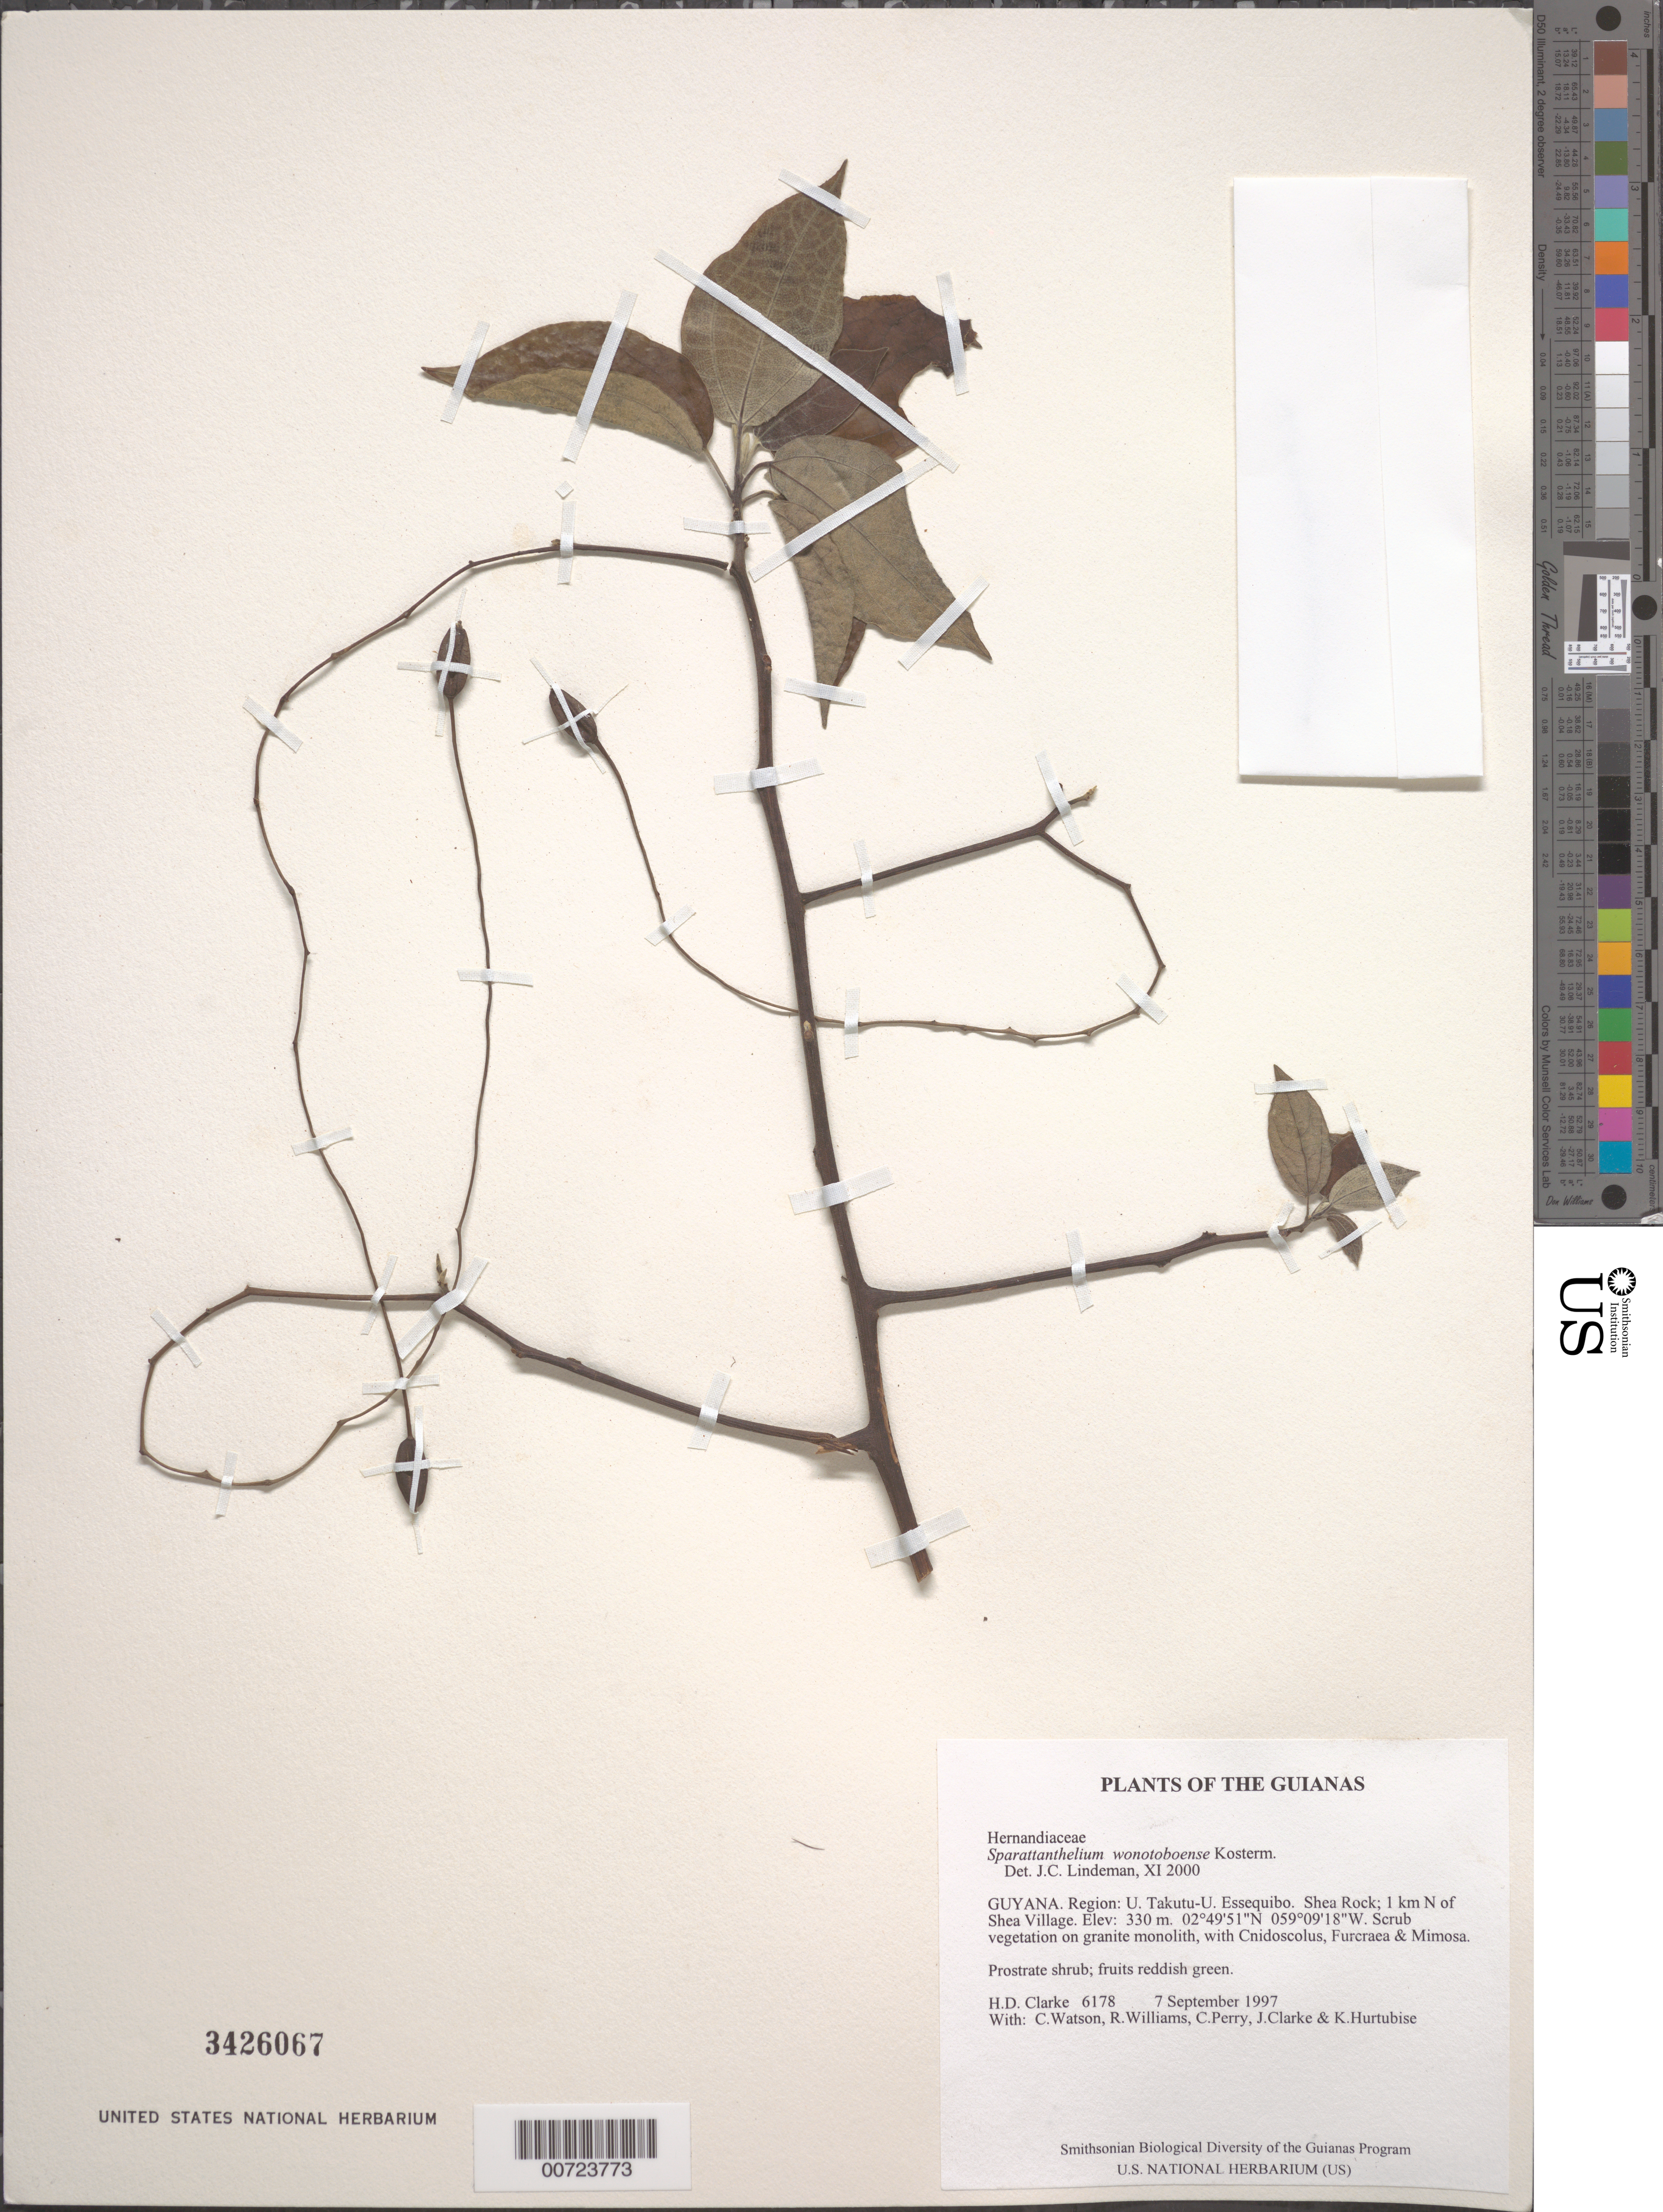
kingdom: Plantae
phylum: Tracheophyta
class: Magnoliopsida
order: Laurales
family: Hernandiaceae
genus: Sparattanthelium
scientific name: Sparattanthelium wonotoboense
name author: Kosterm.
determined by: Lindeman, J. C.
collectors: H. D. Clarke, C. Watson, R. Williams, C. Perry, J. Clarke & K. Hurtubise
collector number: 6178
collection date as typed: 7 September 1997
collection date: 1997-09-07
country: Guyana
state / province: U. Takutu-U. Essequibo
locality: Shea Rock; 1 km N of Shea Village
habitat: Scrub vegetation on granite monolith, with Cnidoscolus, Furcraea & Mimosa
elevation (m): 330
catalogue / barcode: US 3426067